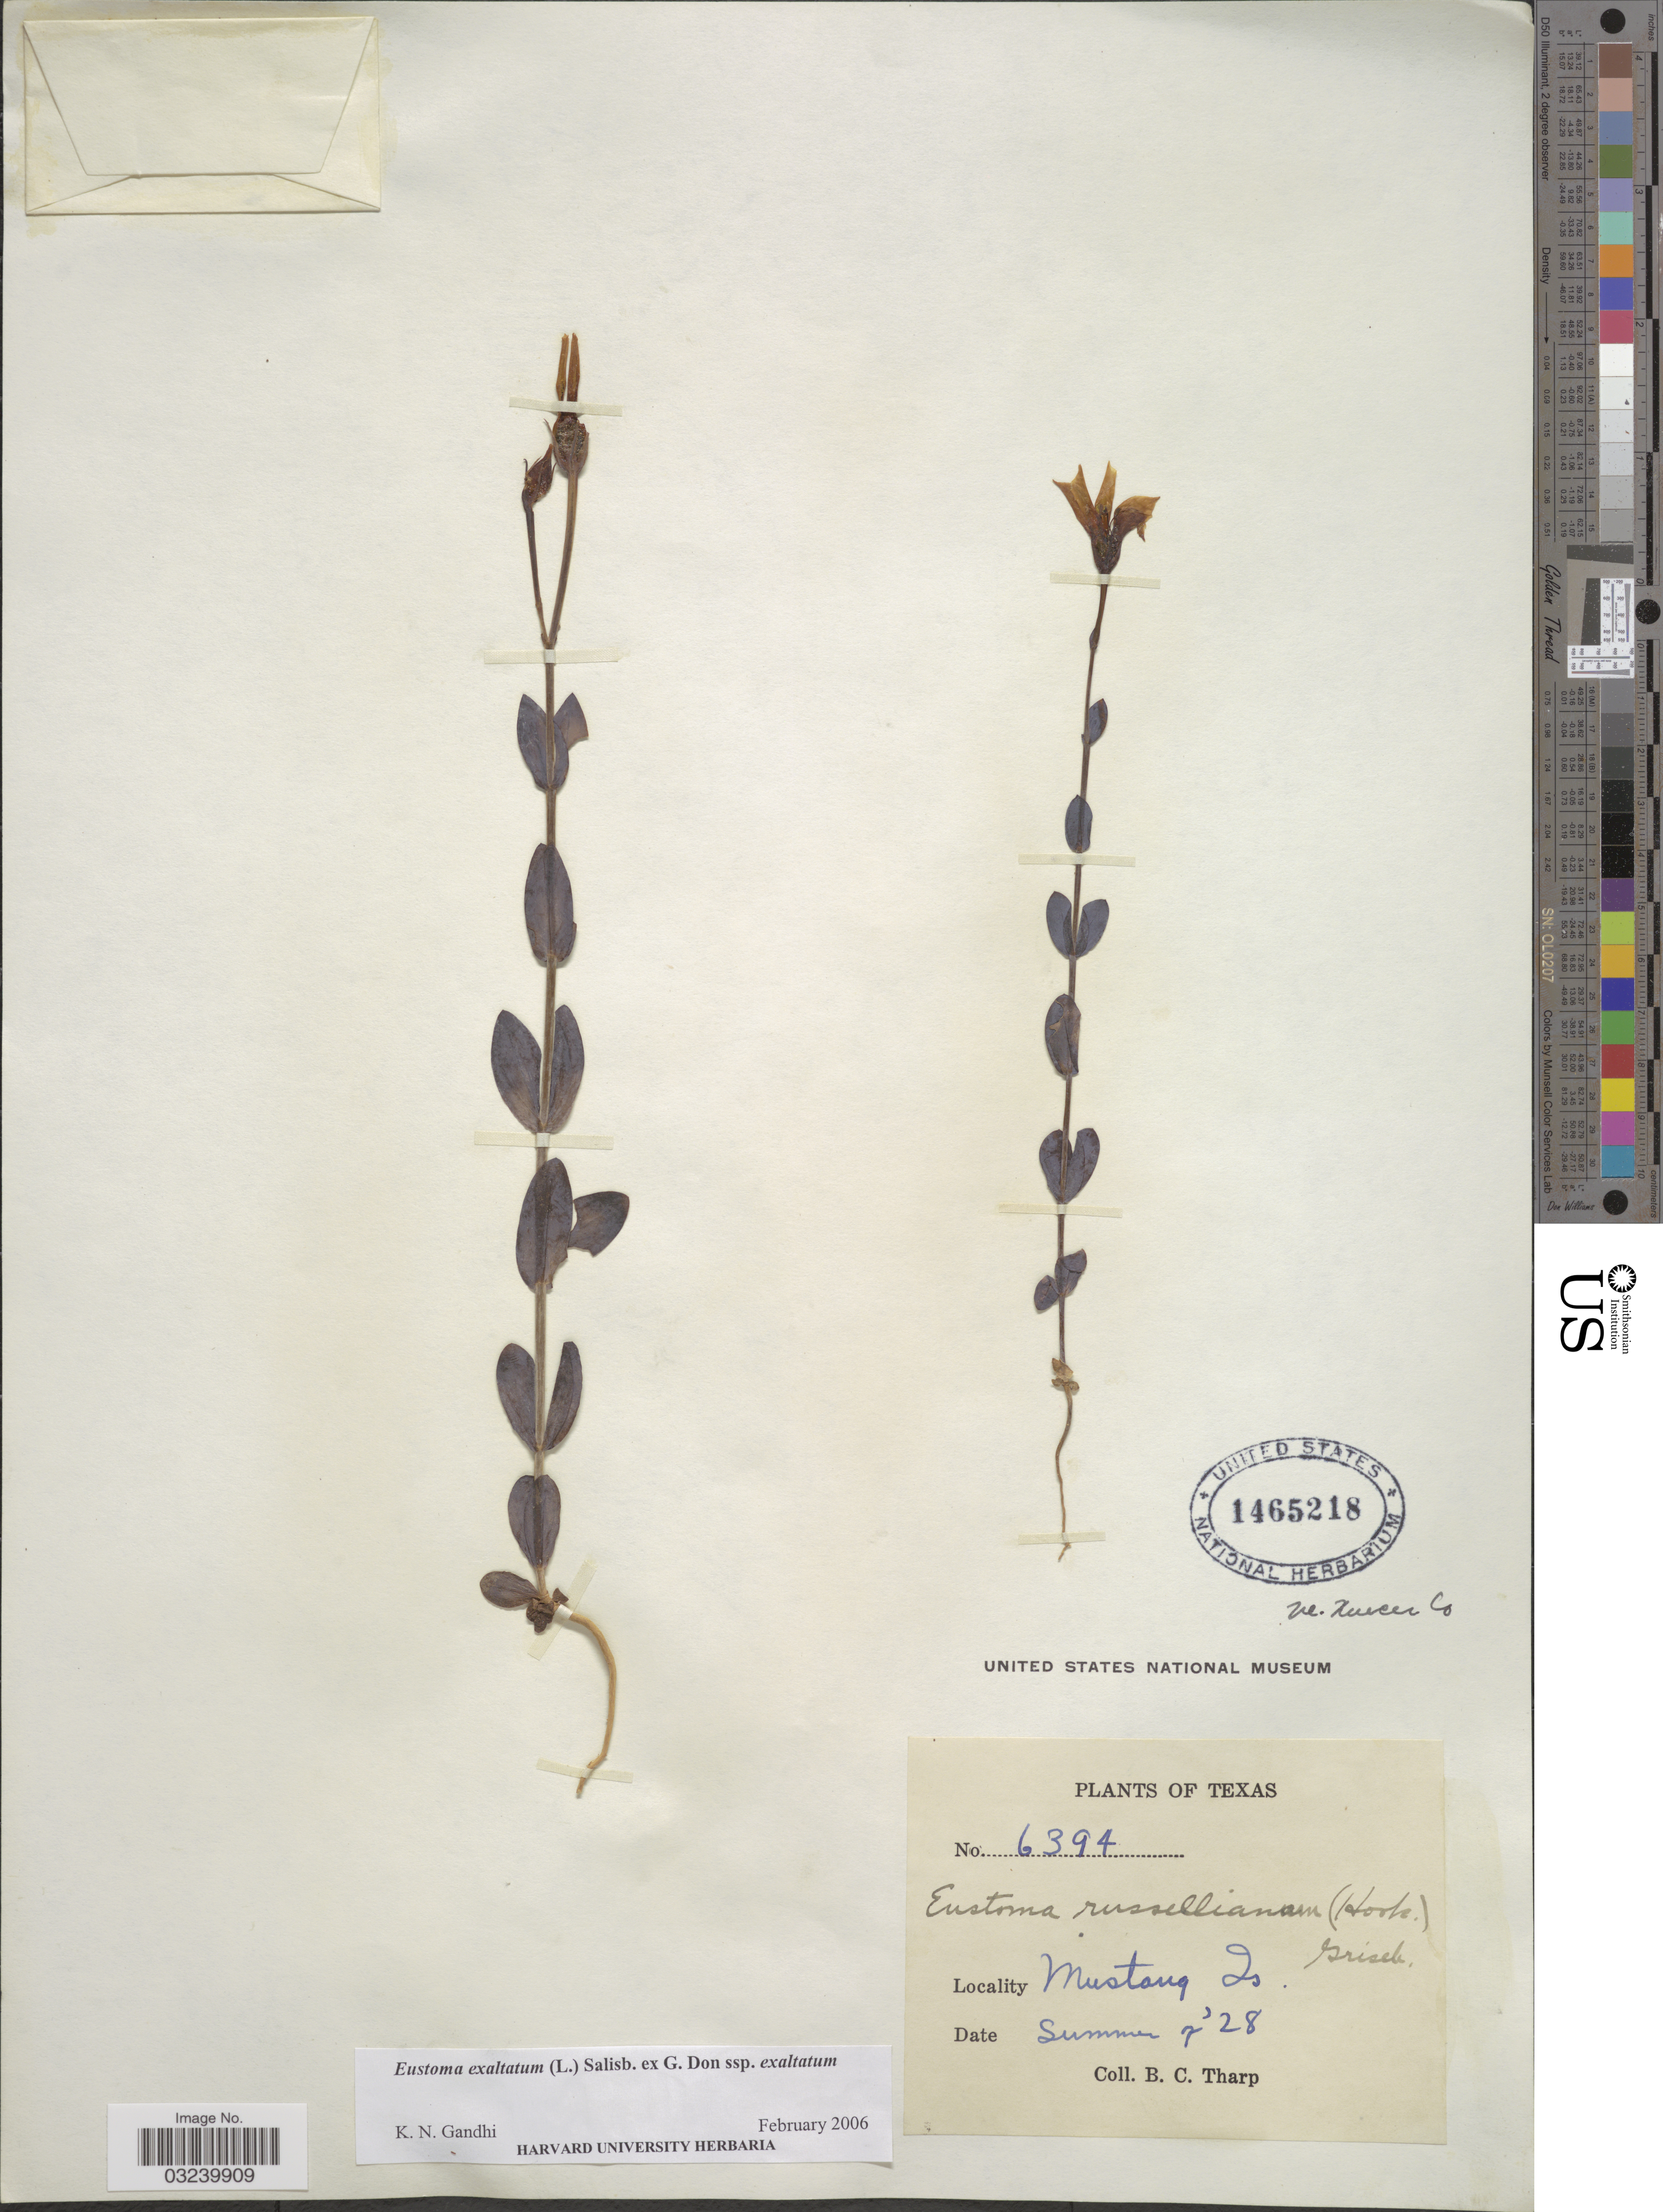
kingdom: Plantae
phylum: Tracheophyta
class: Magnoliopsida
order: Gentianales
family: Gentianaceae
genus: Eustoma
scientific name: Eustoma exaltatum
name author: (L.) Salisb. ex Don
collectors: B. C. Tharp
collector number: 6394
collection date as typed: summer 7'28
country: United States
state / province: Texas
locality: Mustang Is.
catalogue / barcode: US 1465218